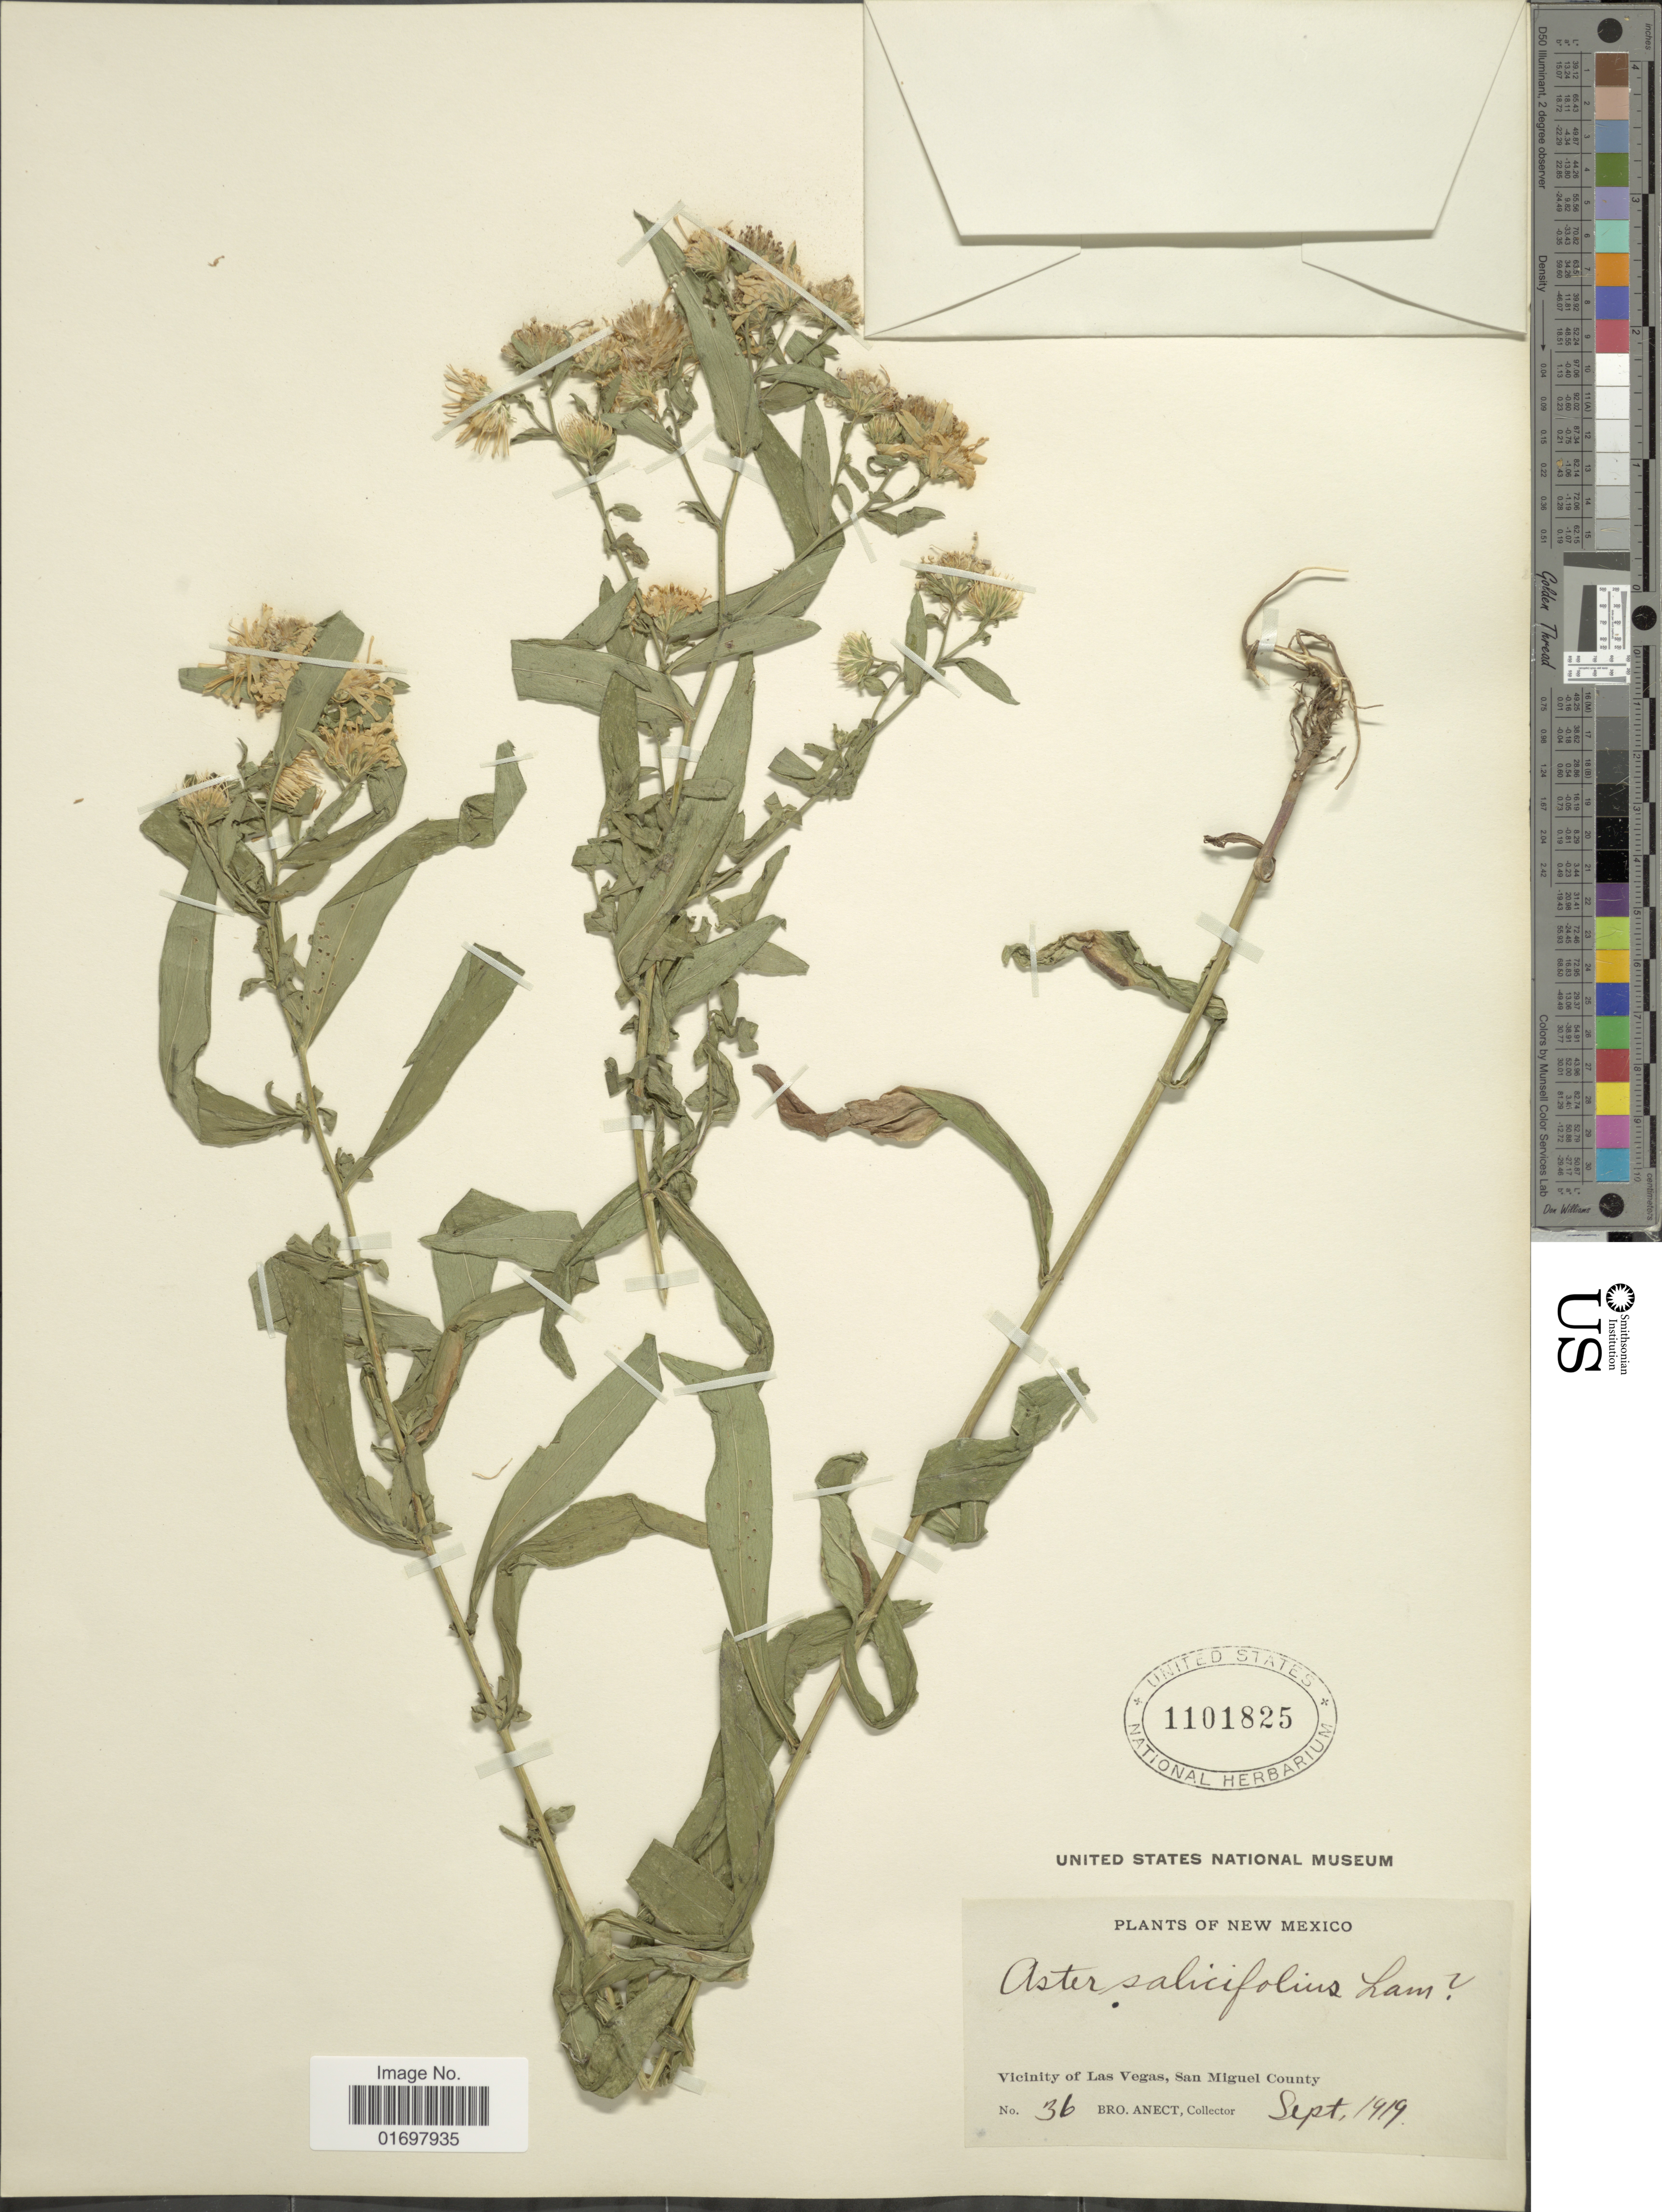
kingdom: Plantae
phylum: Tracheophyta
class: Magnoliopsida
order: Asterales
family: Asteraceae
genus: Symphyotrichum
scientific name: Symphyotrichum lanceolatum var. hesperium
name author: (A. Gray) G.L. Nesom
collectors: B. Anect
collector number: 36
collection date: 1919-09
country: United States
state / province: New Mexico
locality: Vicinity of Las Vegas, San Miguel County.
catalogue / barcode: US 1101825